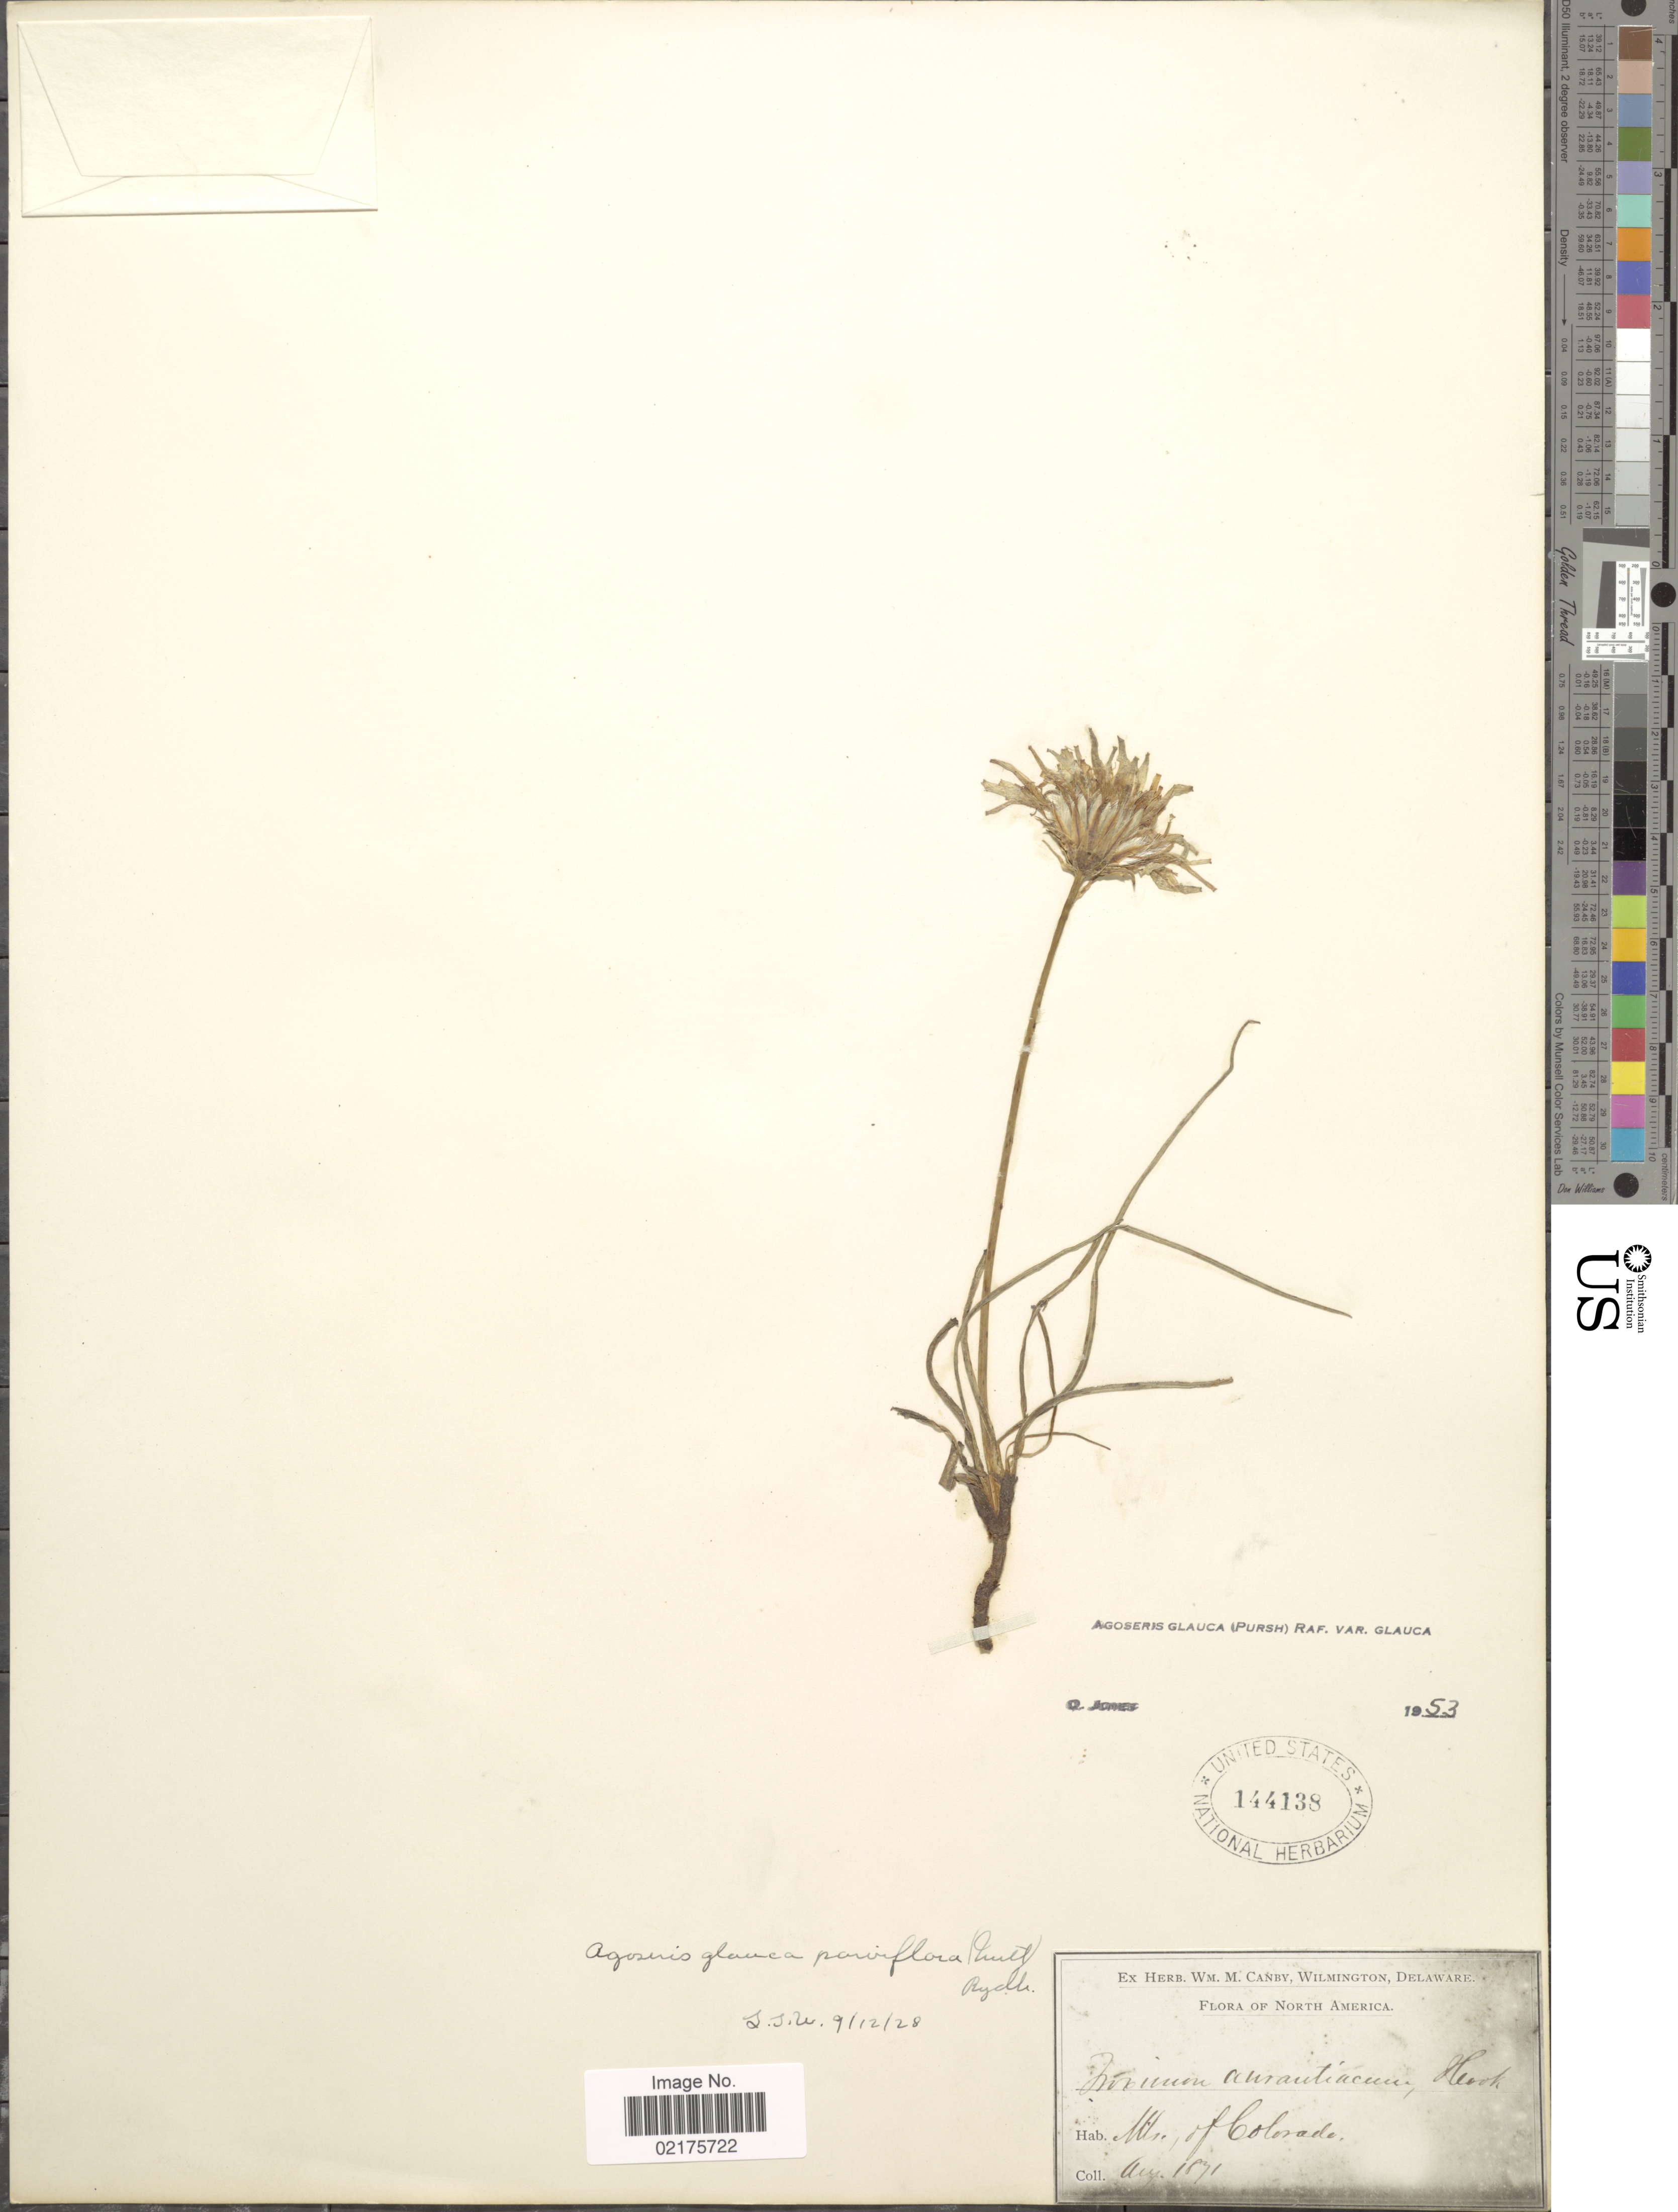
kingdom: Plantae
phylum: Tracheophyta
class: Magnoliopsida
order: Asterales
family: Asteraceae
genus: Agoseris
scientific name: Agoseris glauca var. glauca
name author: (Pursh) Raf.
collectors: ex herb. W.M. Canby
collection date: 1891-08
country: United States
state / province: Colorado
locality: Mts. of Colorado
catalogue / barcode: US 144138